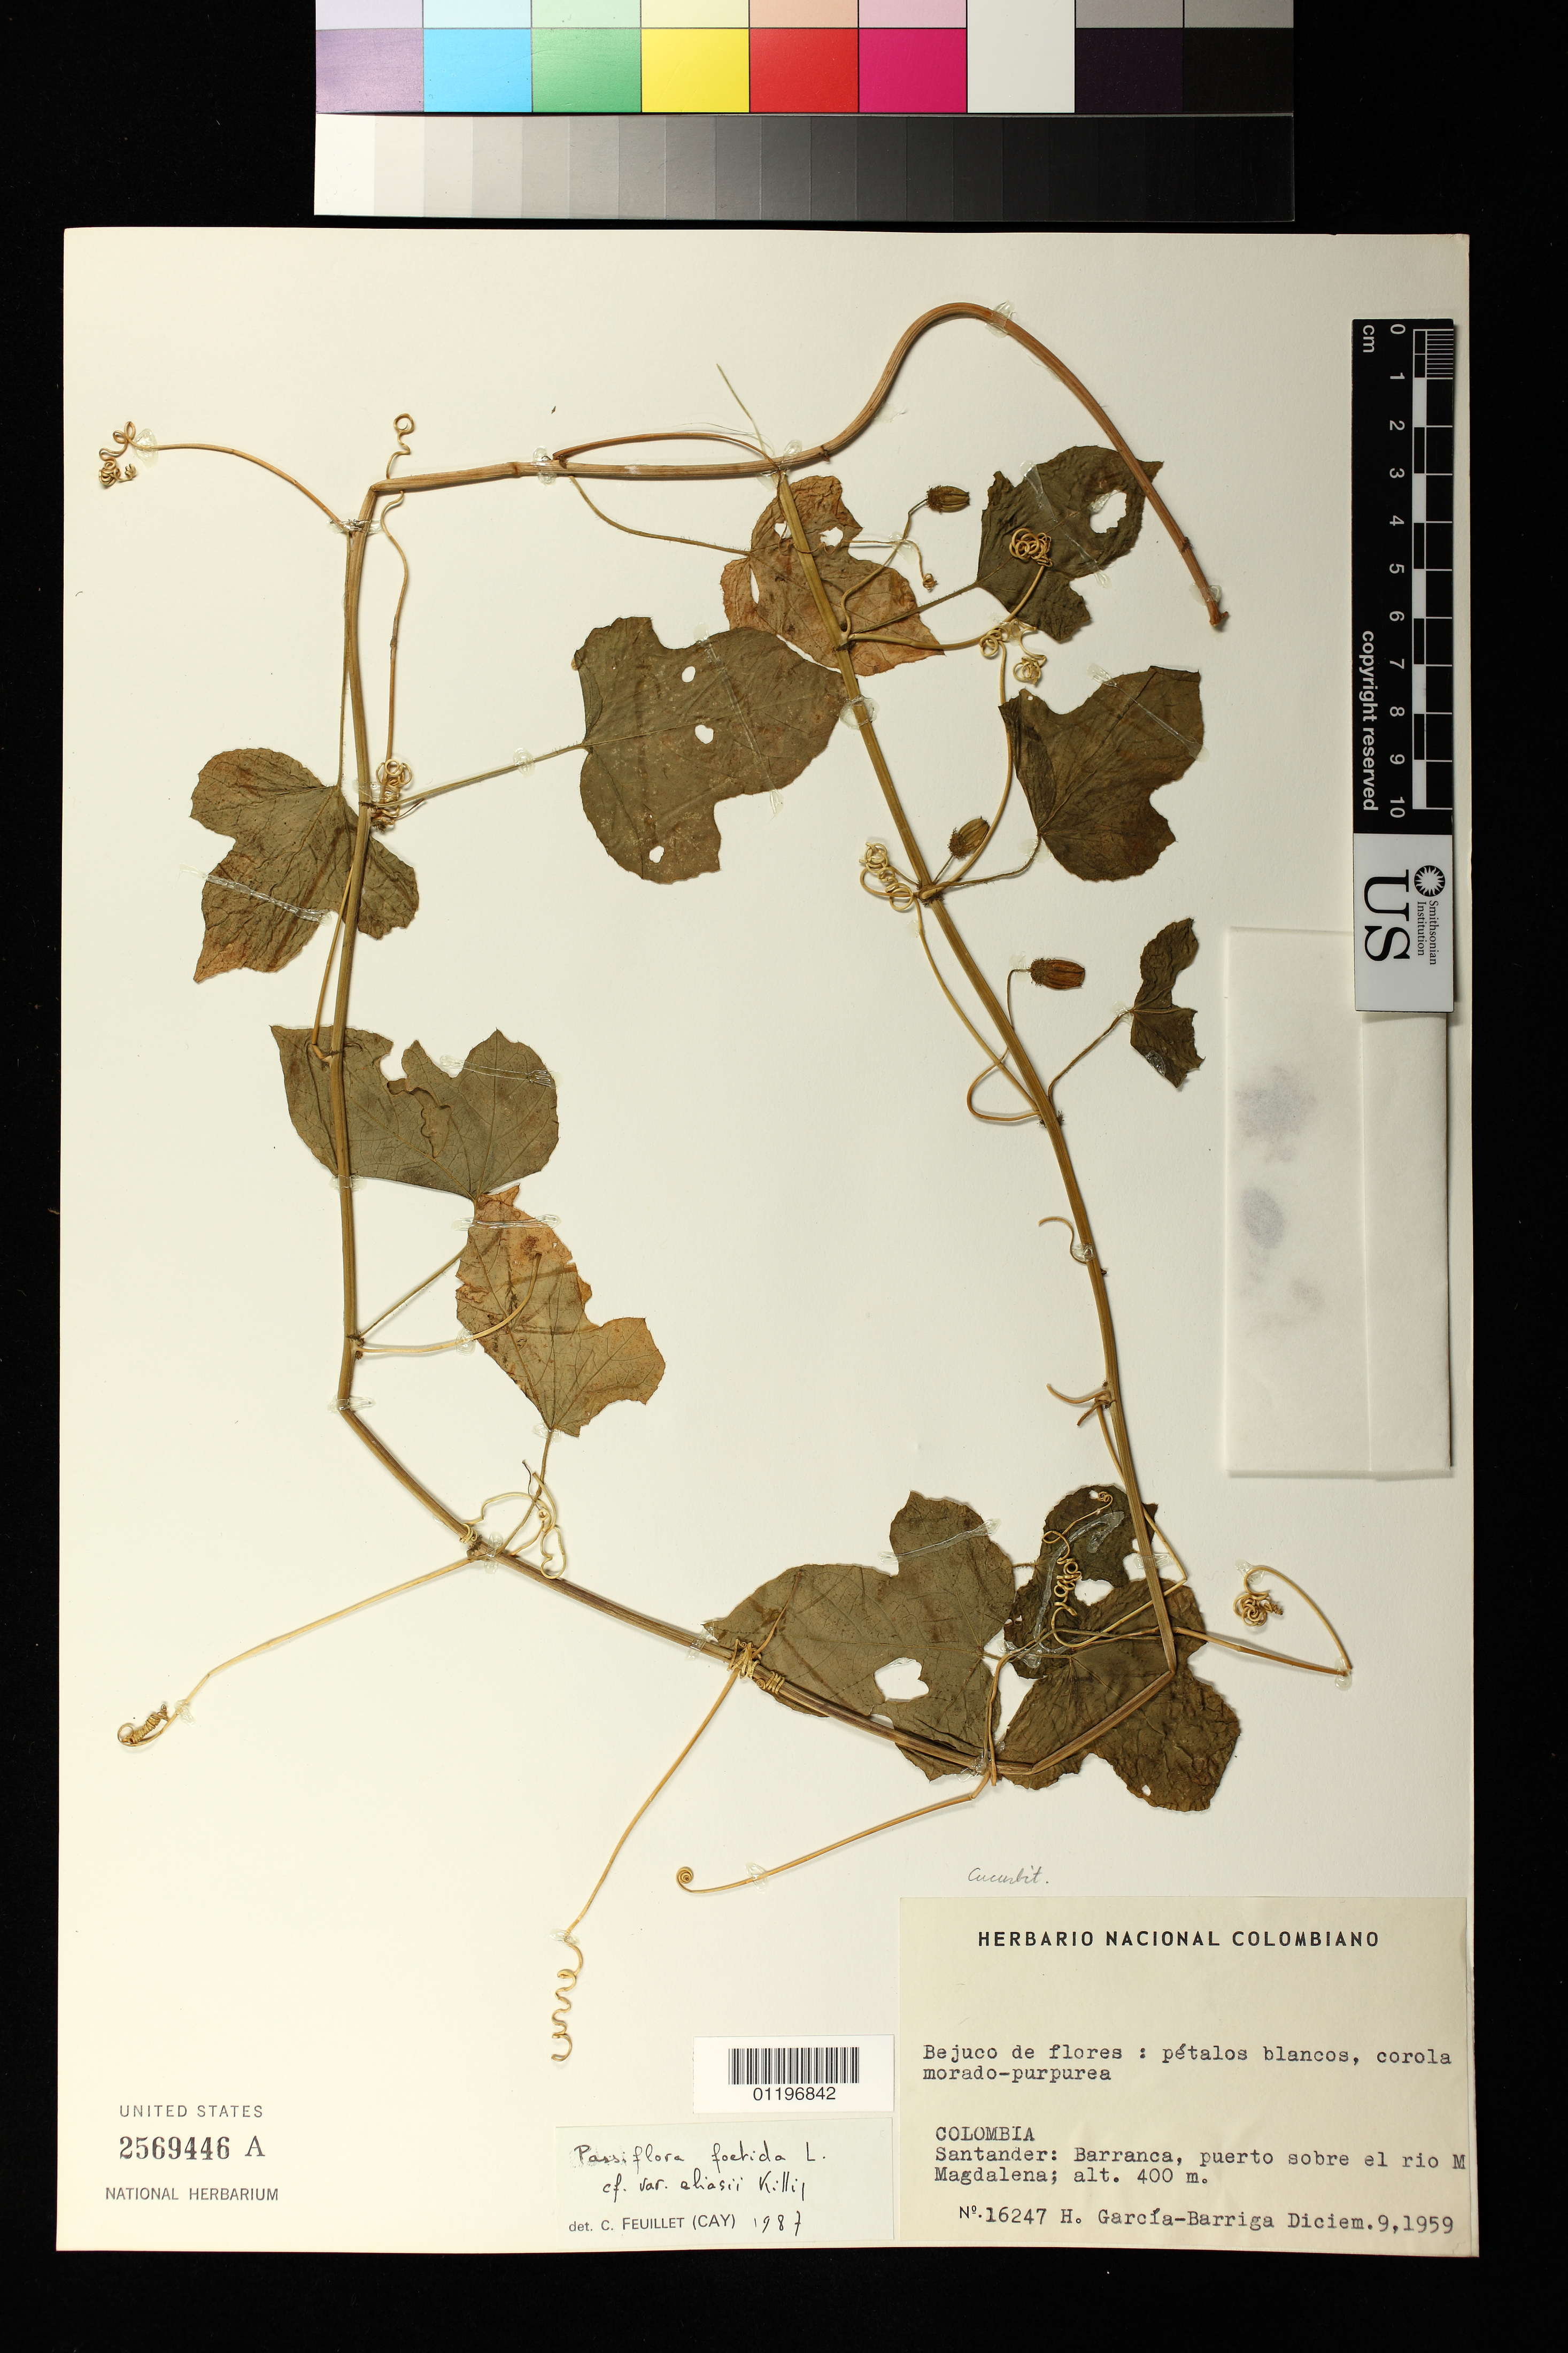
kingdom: Plantae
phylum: Tracheophyta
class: Magnoliopsida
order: Malpighiales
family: Passifloraceae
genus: Passiflora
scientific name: Passiflora foetida var. eliasii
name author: Killip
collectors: H. García Barriga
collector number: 16247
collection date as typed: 12 Sep 1959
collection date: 1959-09-12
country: Colombia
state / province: Santander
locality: Barranca, puerto sobre el rio M Magdelena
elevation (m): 400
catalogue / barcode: US 2569446A